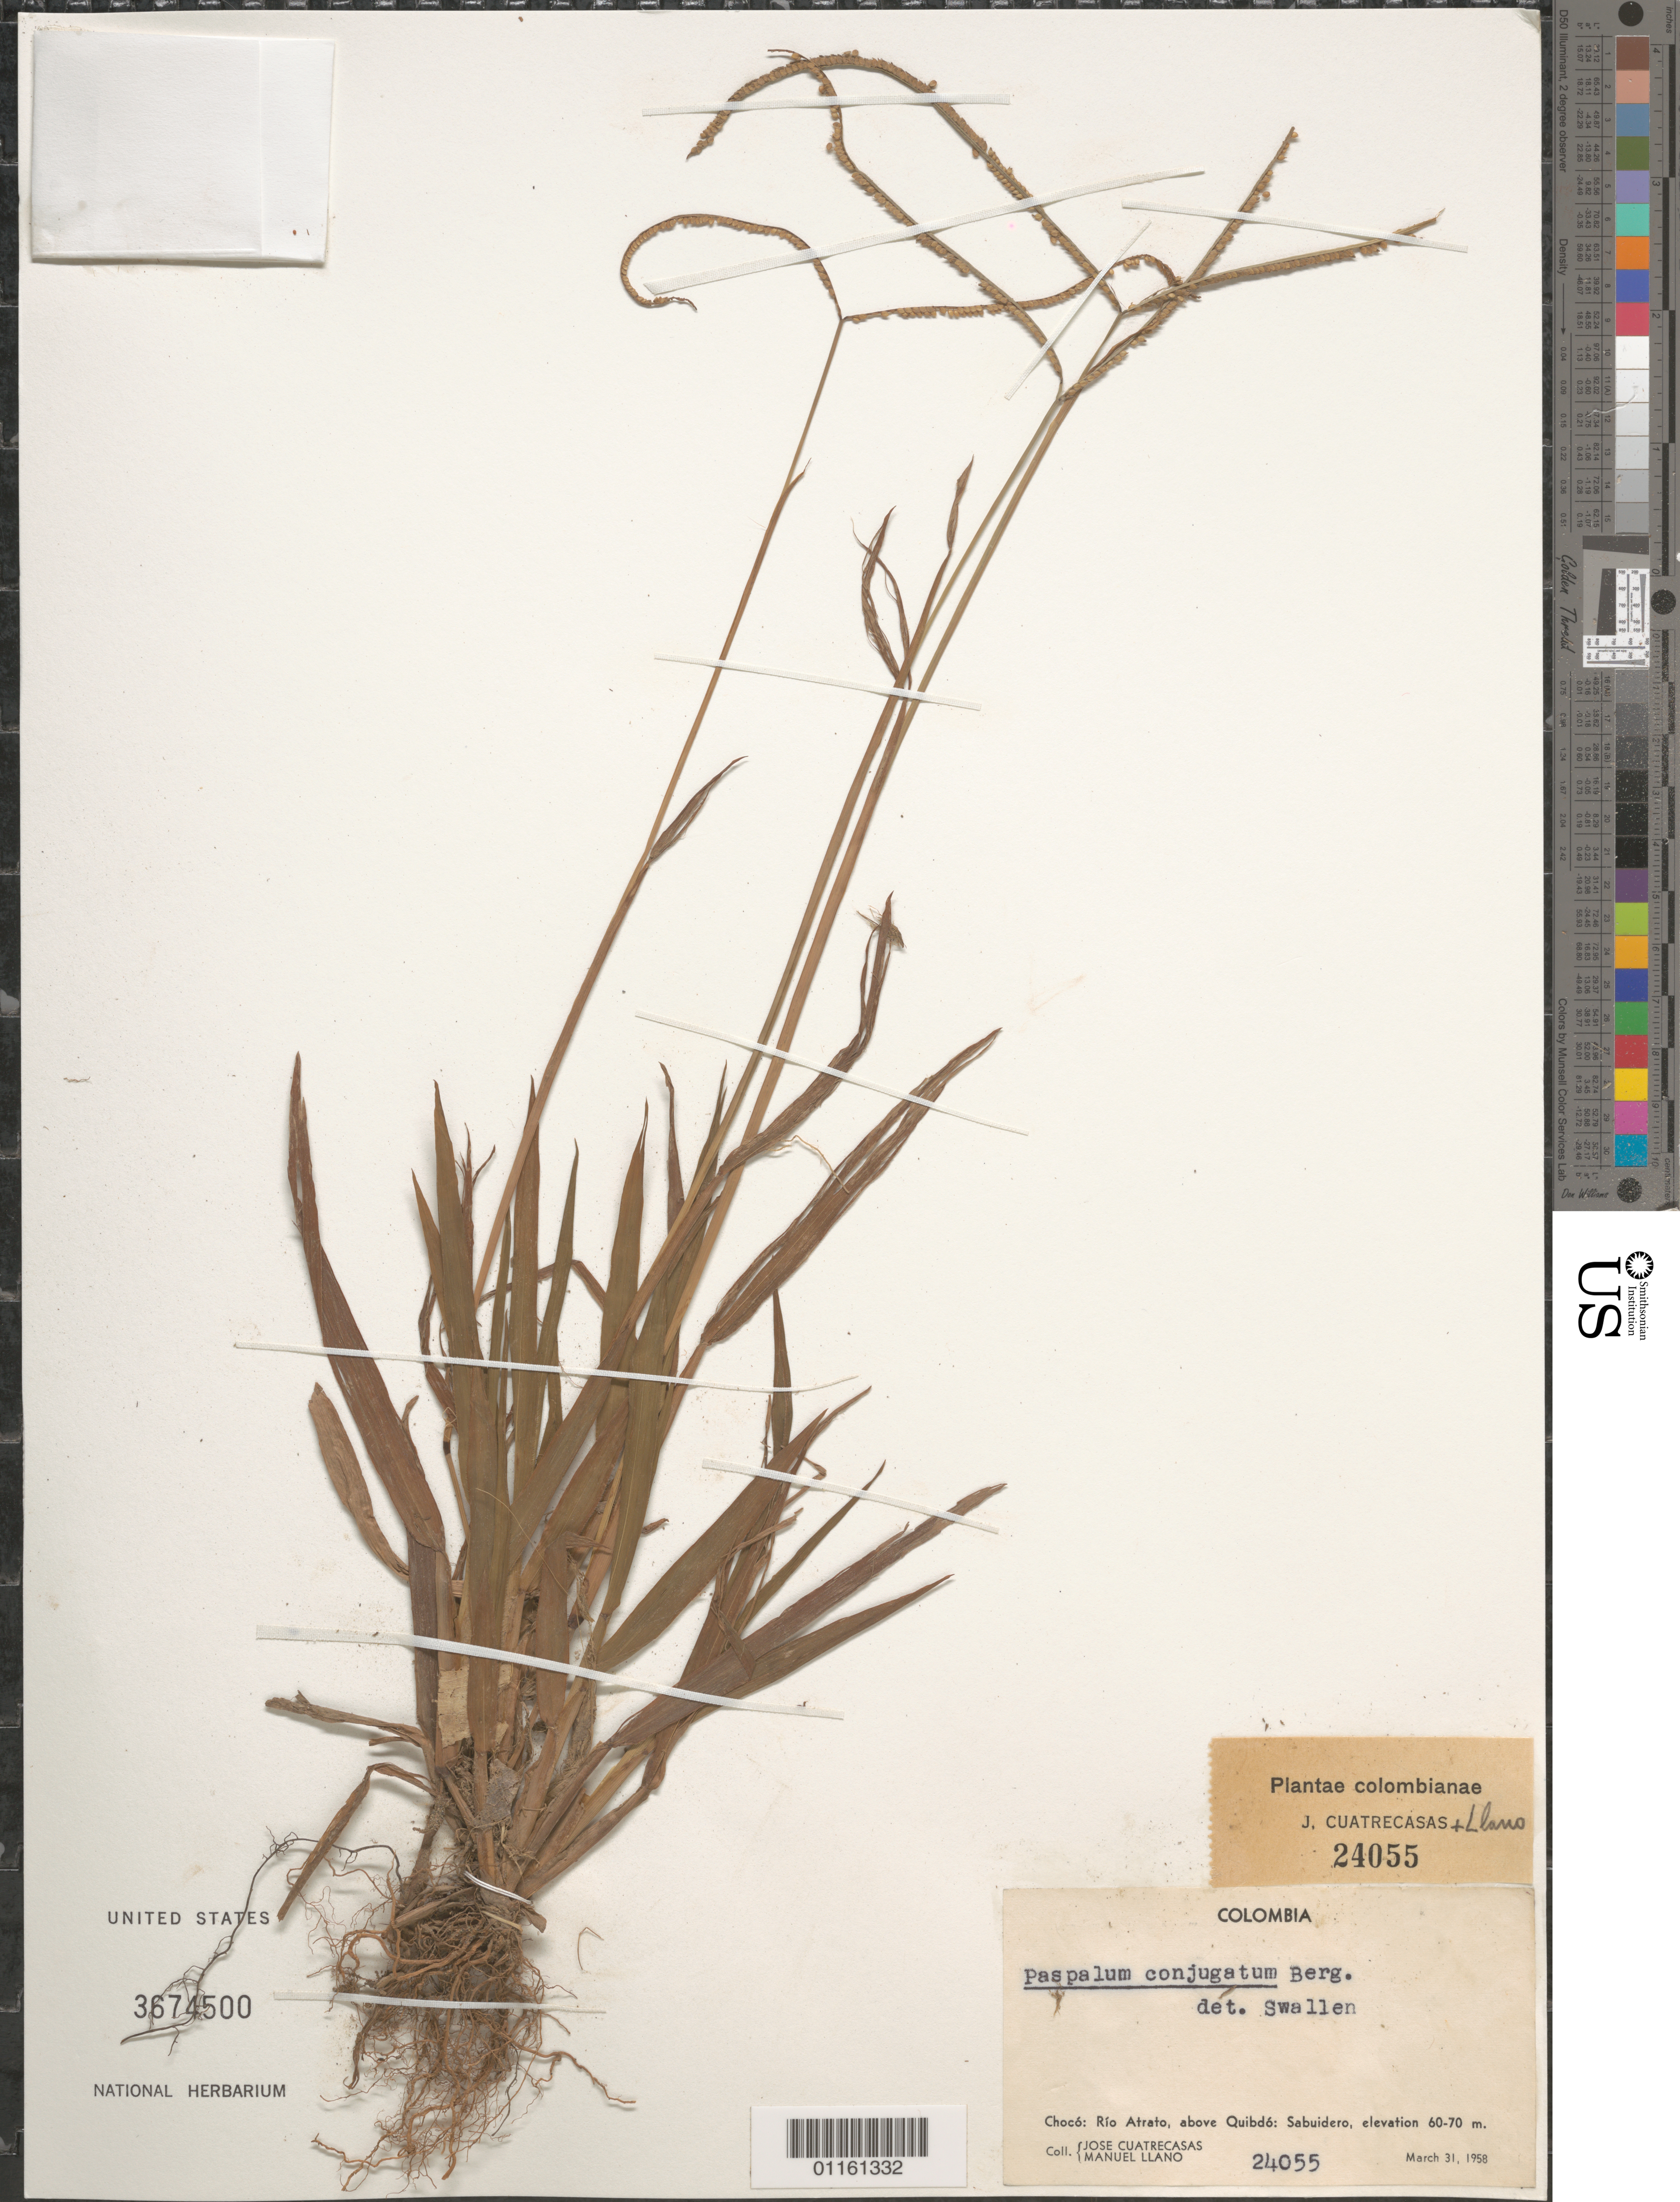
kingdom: Plantae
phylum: Tracheophyta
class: Liliopsida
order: Poales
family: Poaceae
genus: Paspalum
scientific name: Paspalum conjugatum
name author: P.J. Bergius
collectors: J. Cuatrecasas & M. Llano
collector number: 24055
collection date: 1958-03-31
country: Colombia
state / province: Chocó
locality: Rio Atrato, above Quibdo: Sabuidero.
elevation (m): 60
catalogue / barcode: US 3674500